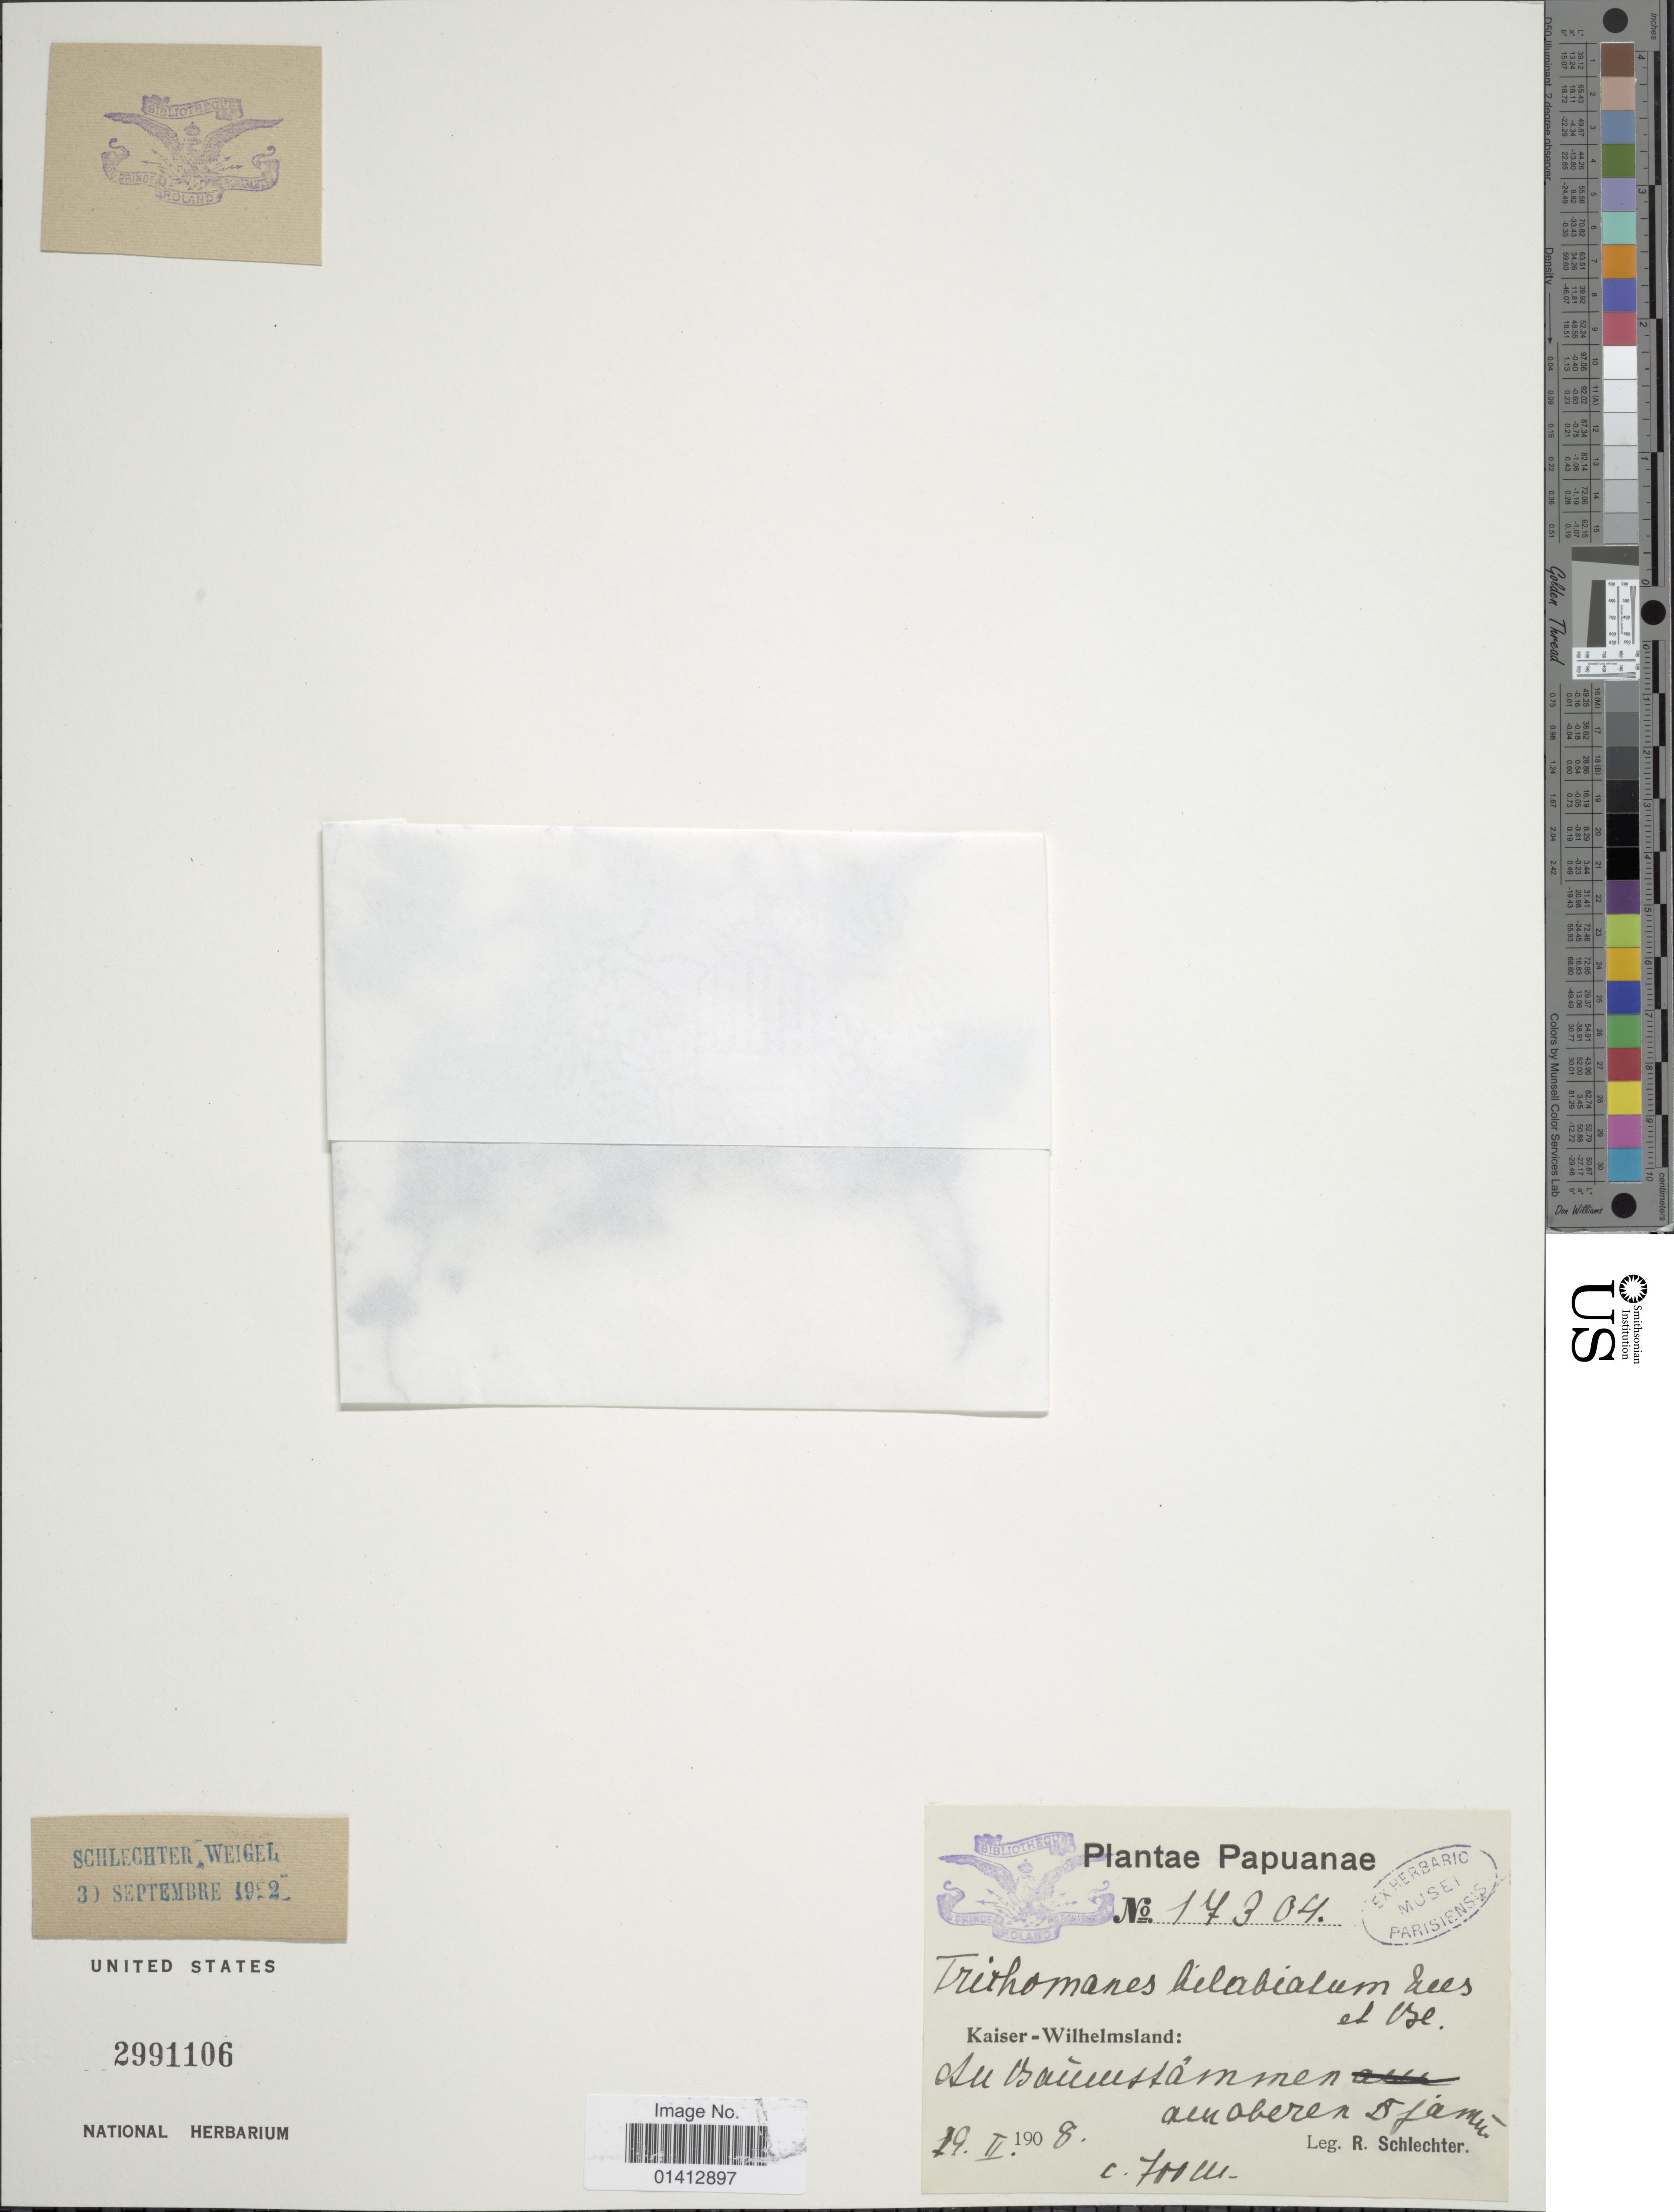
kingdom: Plantae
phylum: Tracheophyta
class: Polypodiopsida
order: Hymenophyllales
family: Hymenophyllaceae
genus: Crepidomanes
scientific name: Crepidomanes bilabiatum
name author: (Nees ex Blume) Copel.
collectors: F. R. R. Schlechter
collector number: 17304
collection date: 1908-02-19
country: Papua New Guinea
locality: Kaiser-wilhelmsland: In [illegible text]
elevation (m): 700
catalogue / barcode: US 2991106